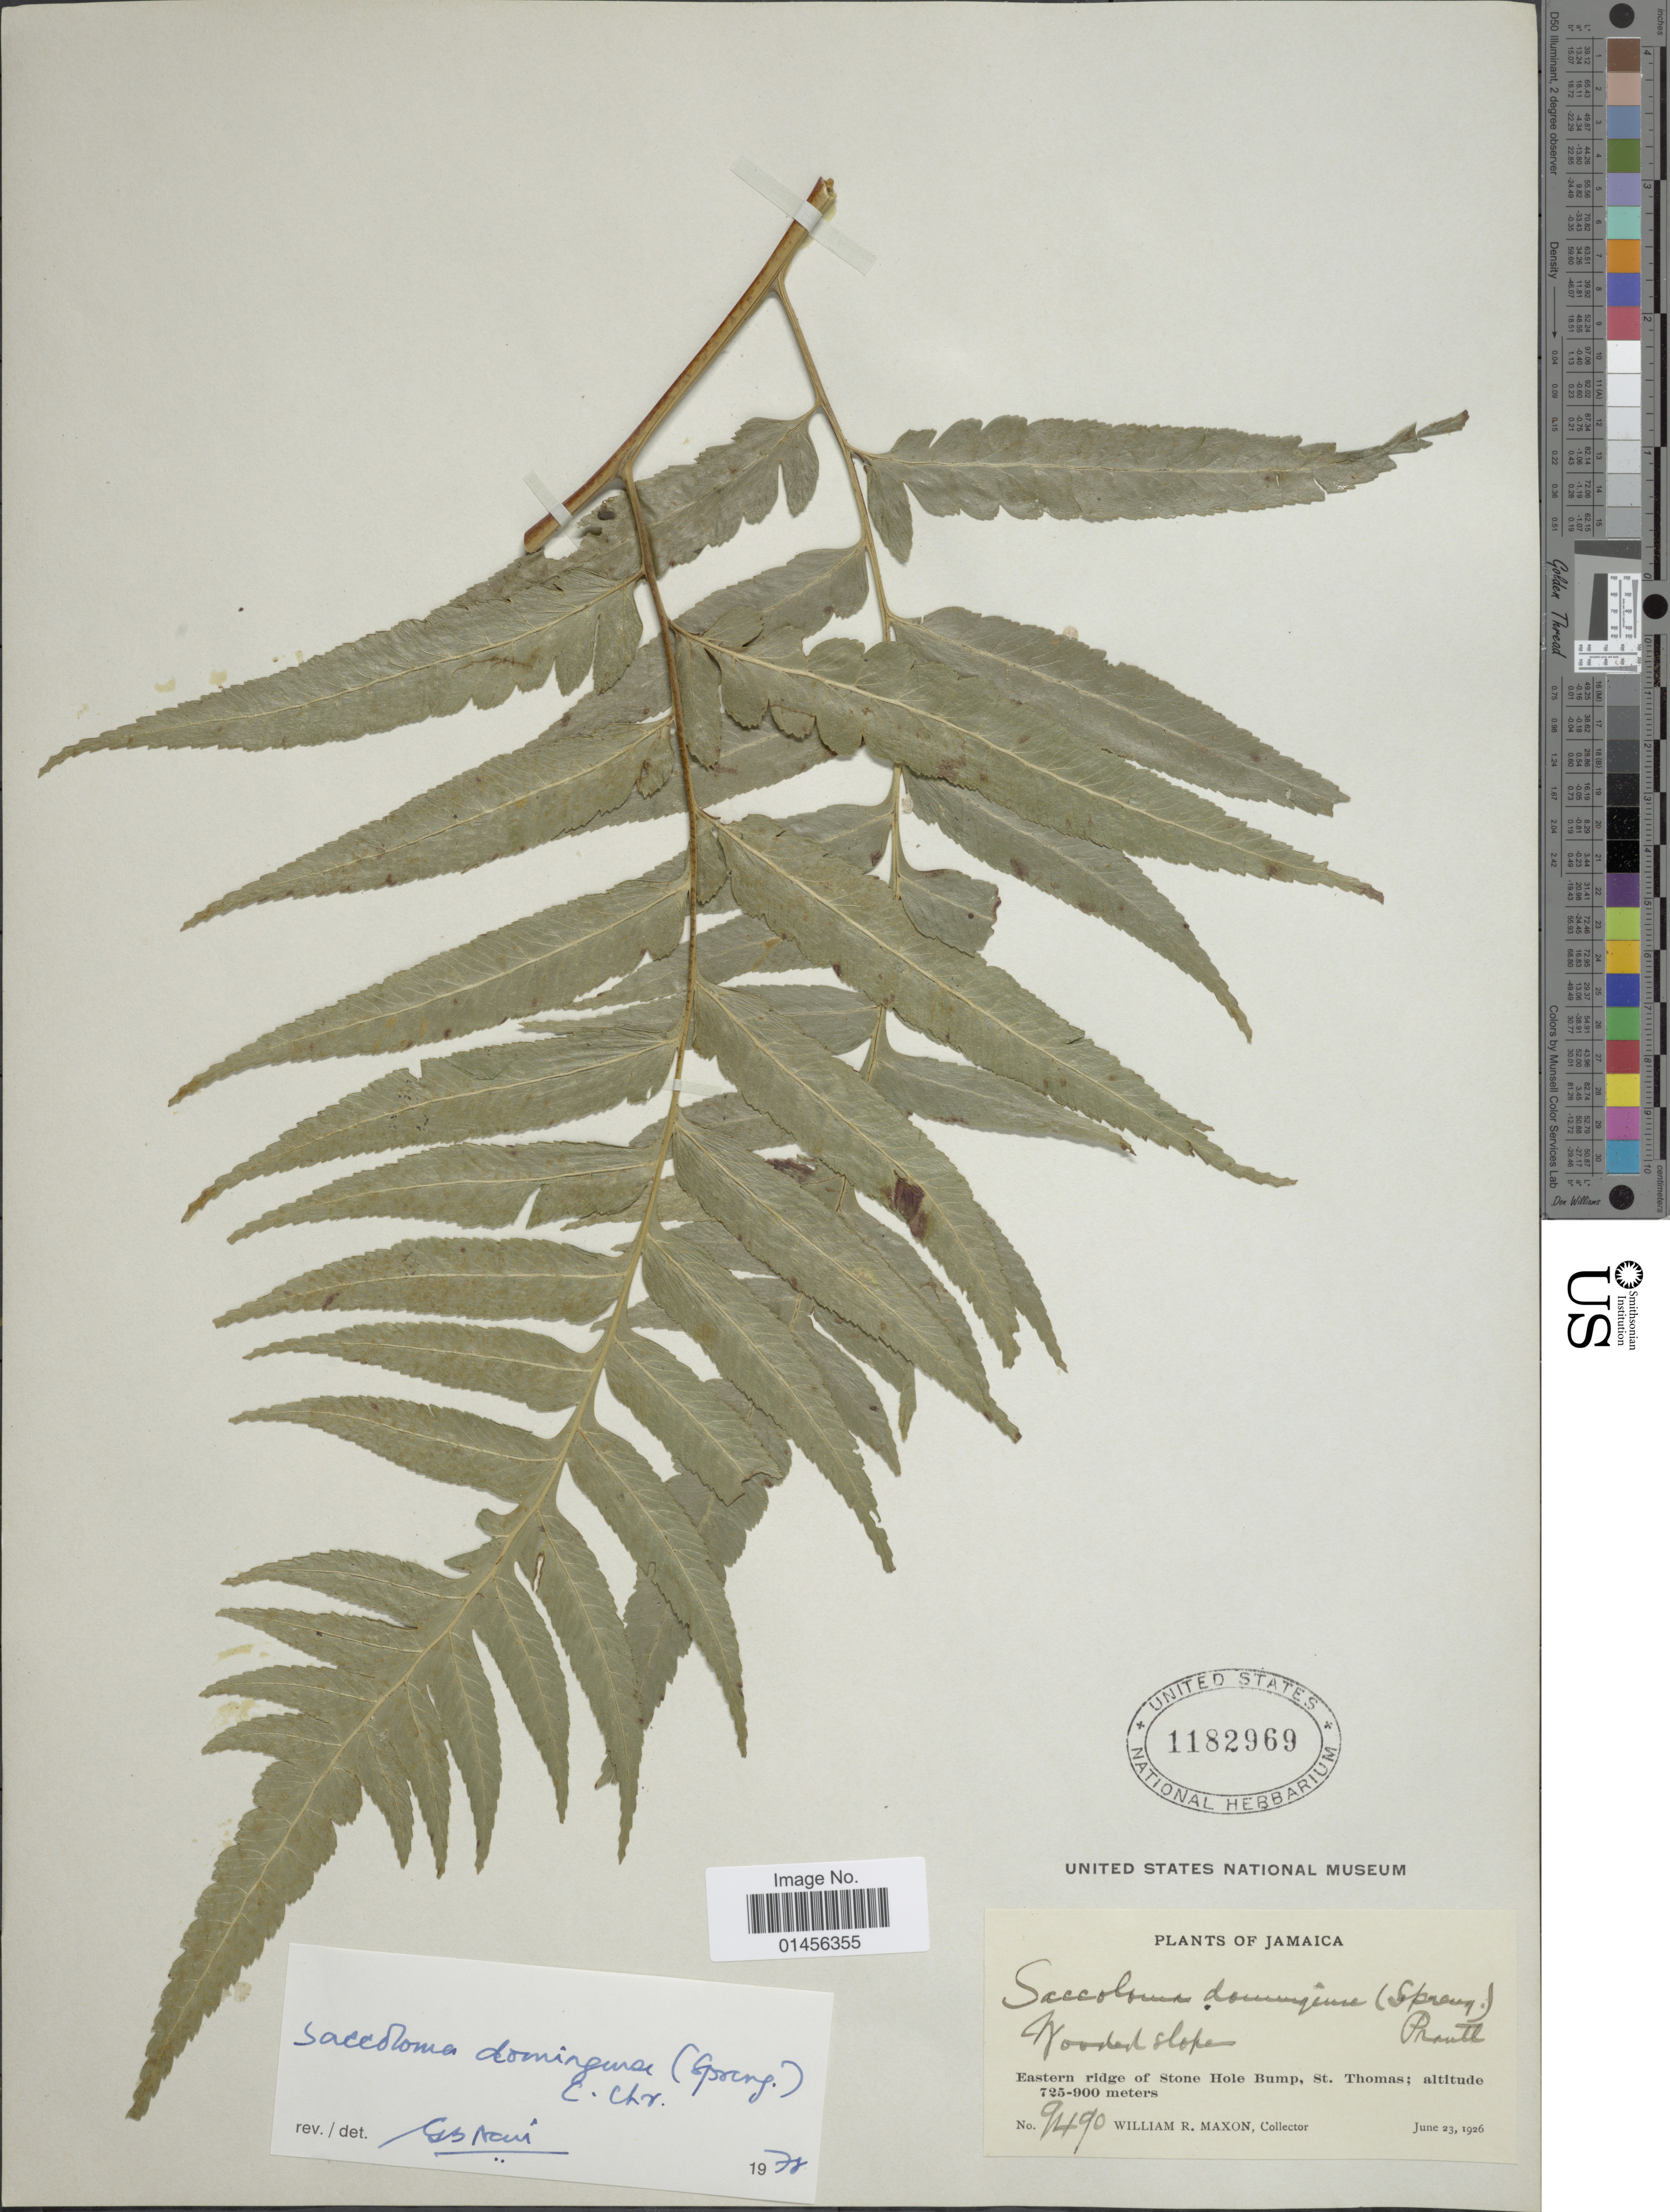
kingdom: Plantae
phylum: Tracheophyta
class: Polypodiopsida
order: Polypodiales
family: Saccolomataceae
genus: Saccoloma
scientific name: Saccoloma domingense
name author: (Spreng.) C. Chr.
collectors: W. R. Maxon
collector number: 9490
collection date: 1926-06-23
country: Jamaica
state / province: Saint Thomas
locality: Eastern ridge of Stone Hole Bump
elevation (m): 725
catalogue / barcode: US 1182969